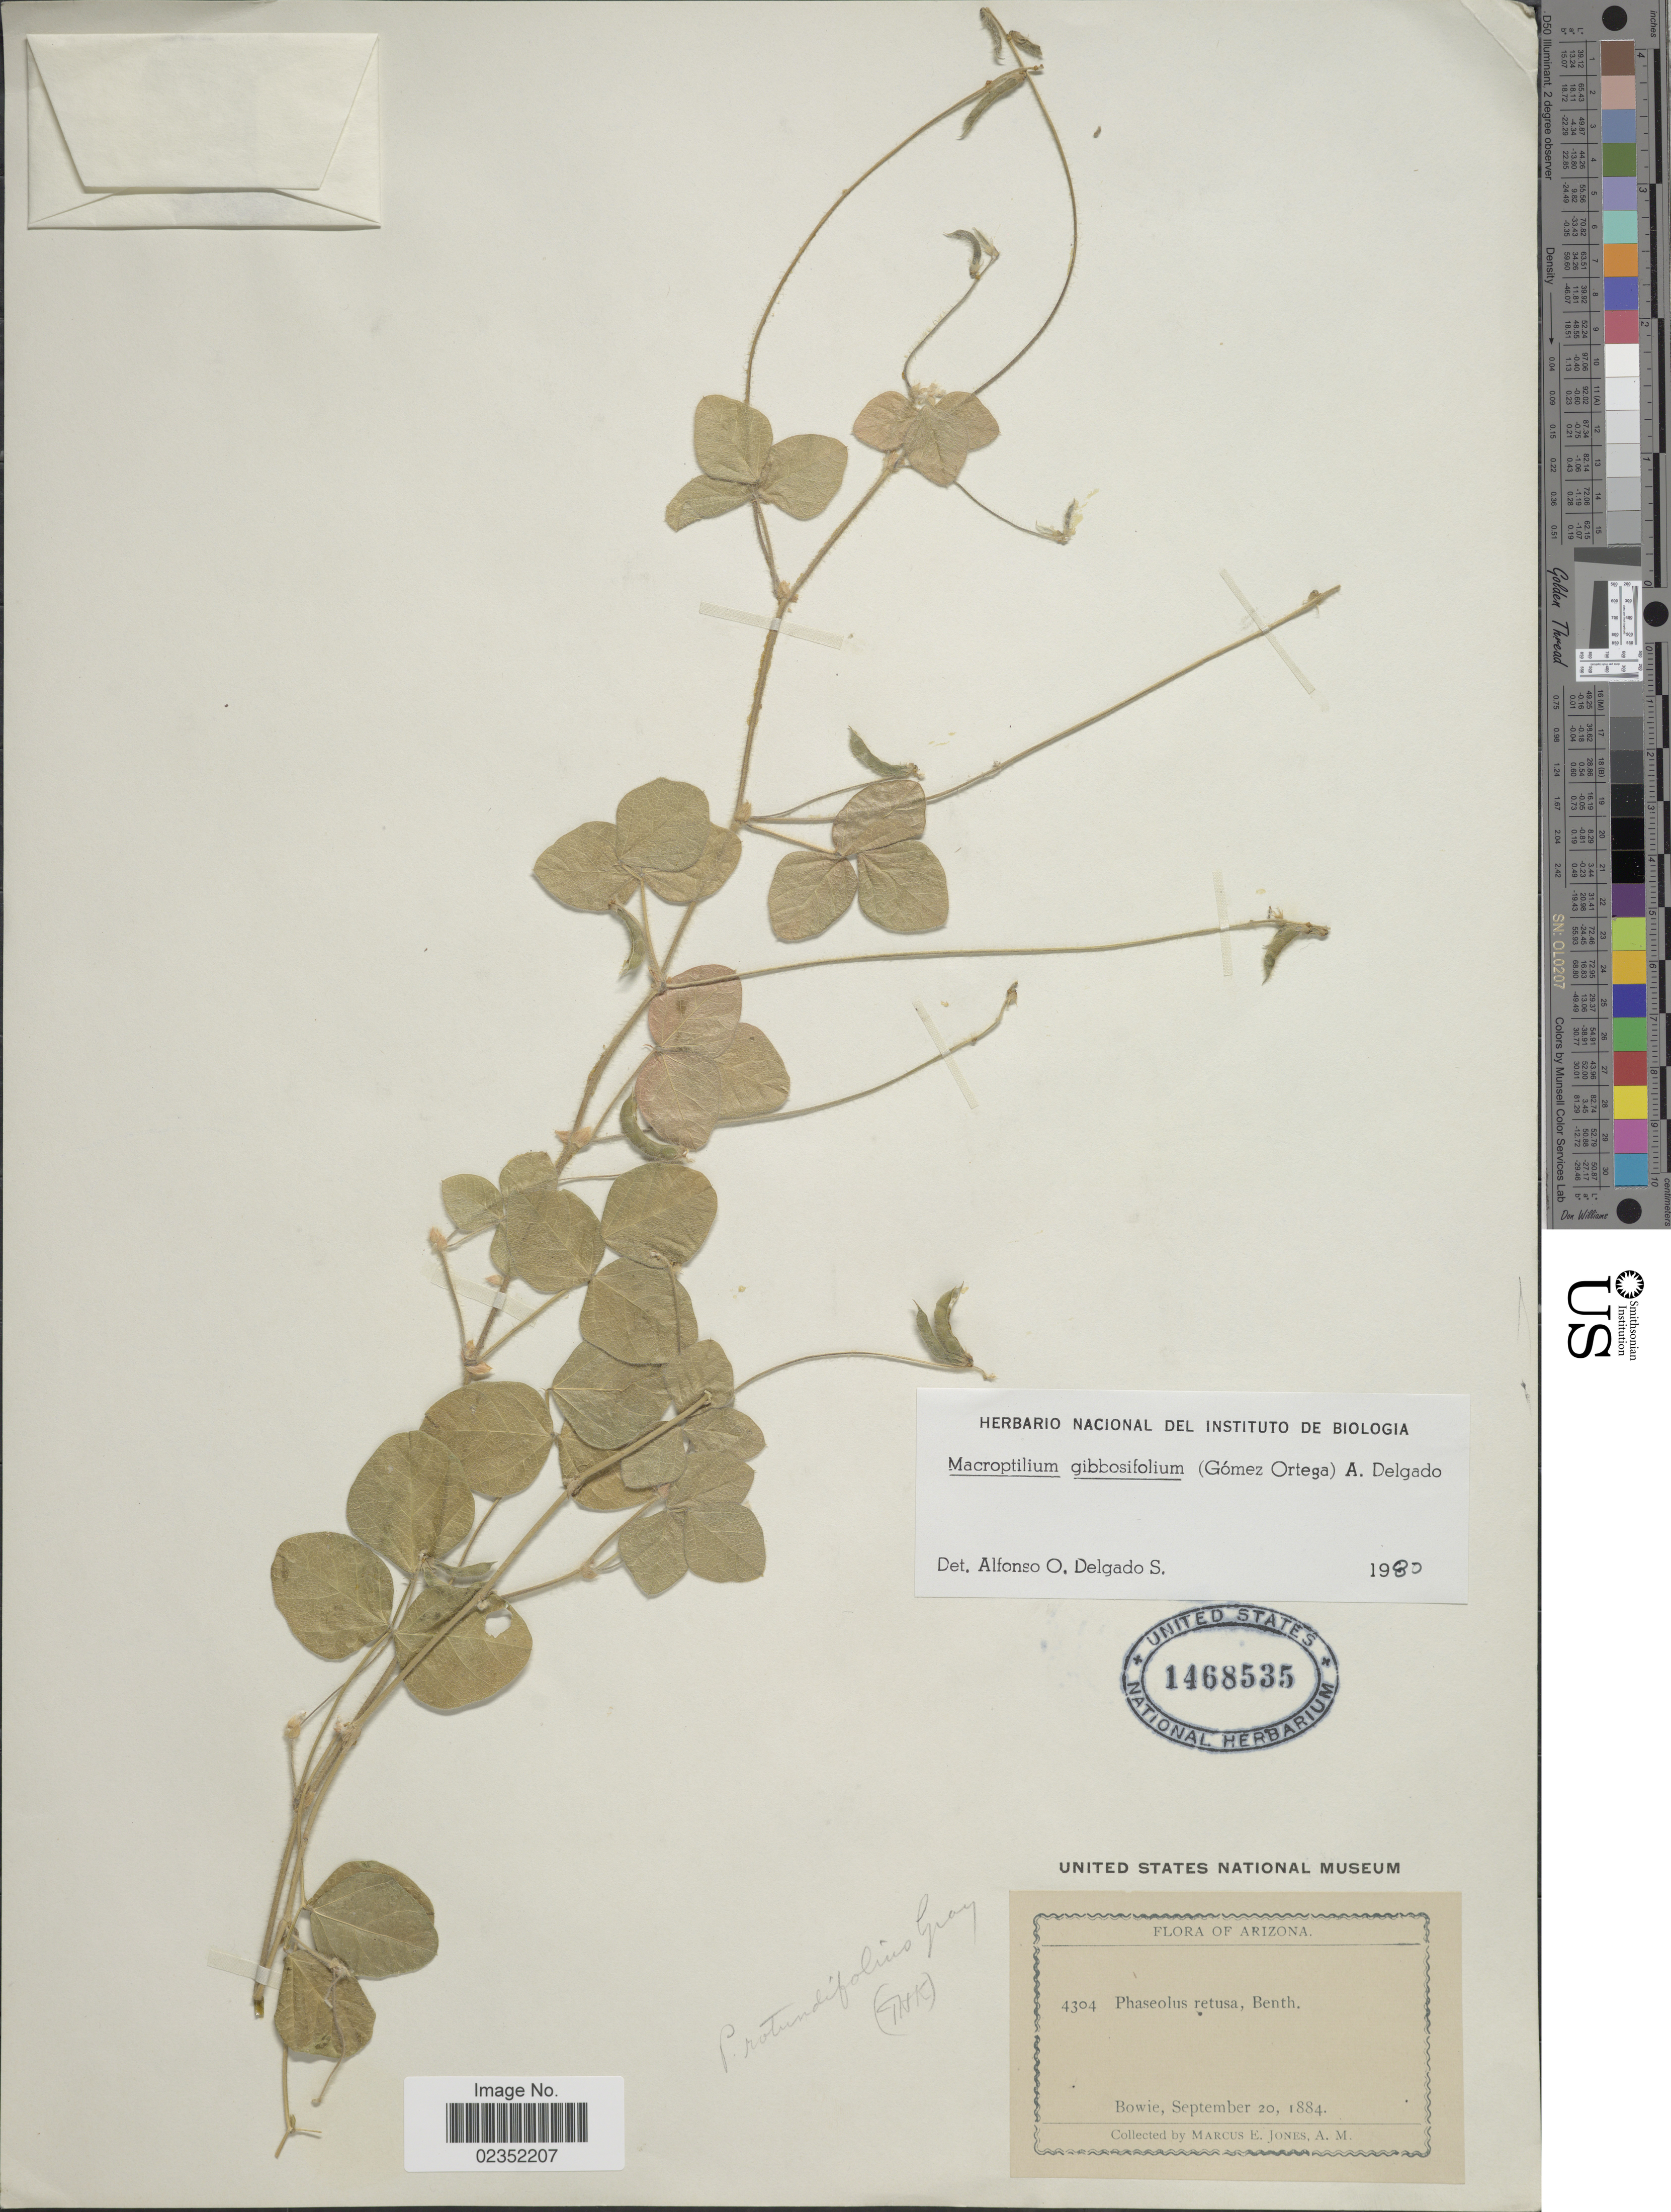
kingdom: Plantae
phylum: Tracheophyta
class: Magnoliopsida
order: Fabales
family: Fabaceae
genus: Macroptilium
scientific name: Macroptilium gibbosifolium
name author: (Ortega) A. Delgado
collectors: M. E. Jones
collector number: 4304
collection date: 1884-09-20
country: United States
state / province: Arizona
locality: Bowie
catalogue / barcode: US 1468535